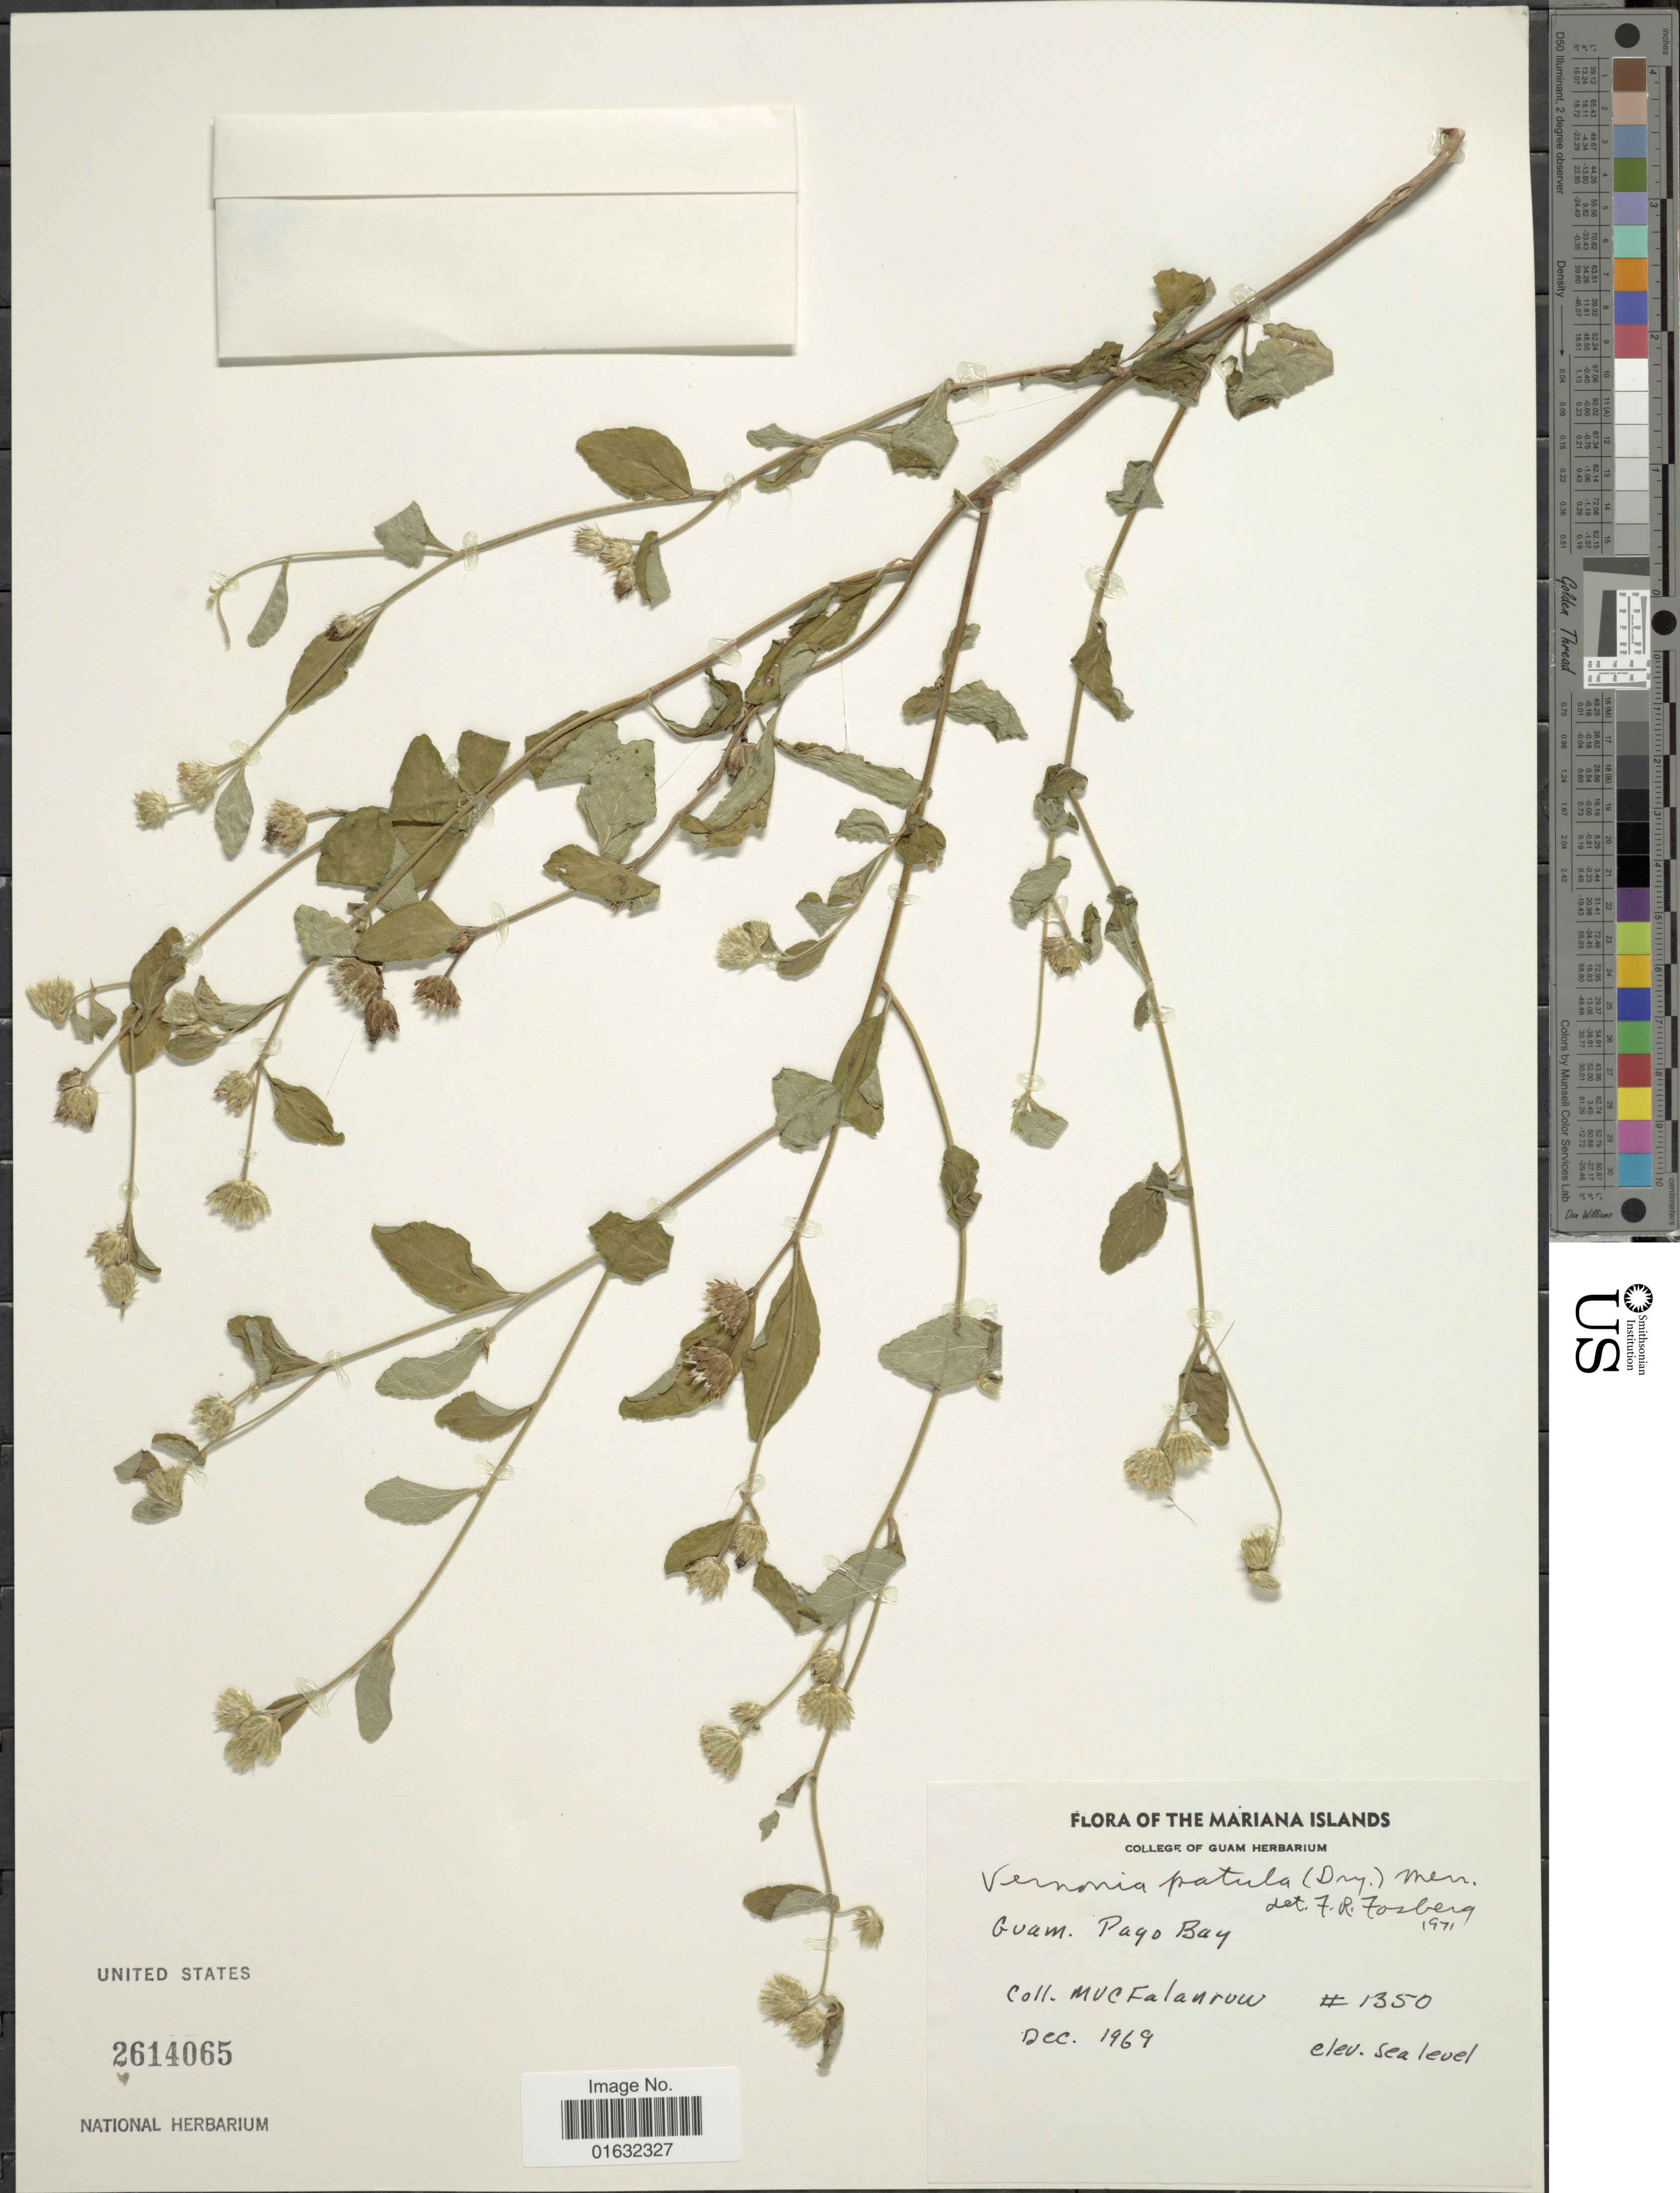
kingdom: Plantae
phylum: Tracheophyta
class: Magnoliopsida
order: Asterales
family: Asteraceae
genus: Cyanthillium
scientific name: Cyanthillium patulum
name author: (Aiton) H. Rob.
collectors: M. V. Falanruw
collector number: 1350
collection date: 1969-12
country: Guam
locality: Pago Bay, The Mariana Islands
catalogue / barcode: US 2614065